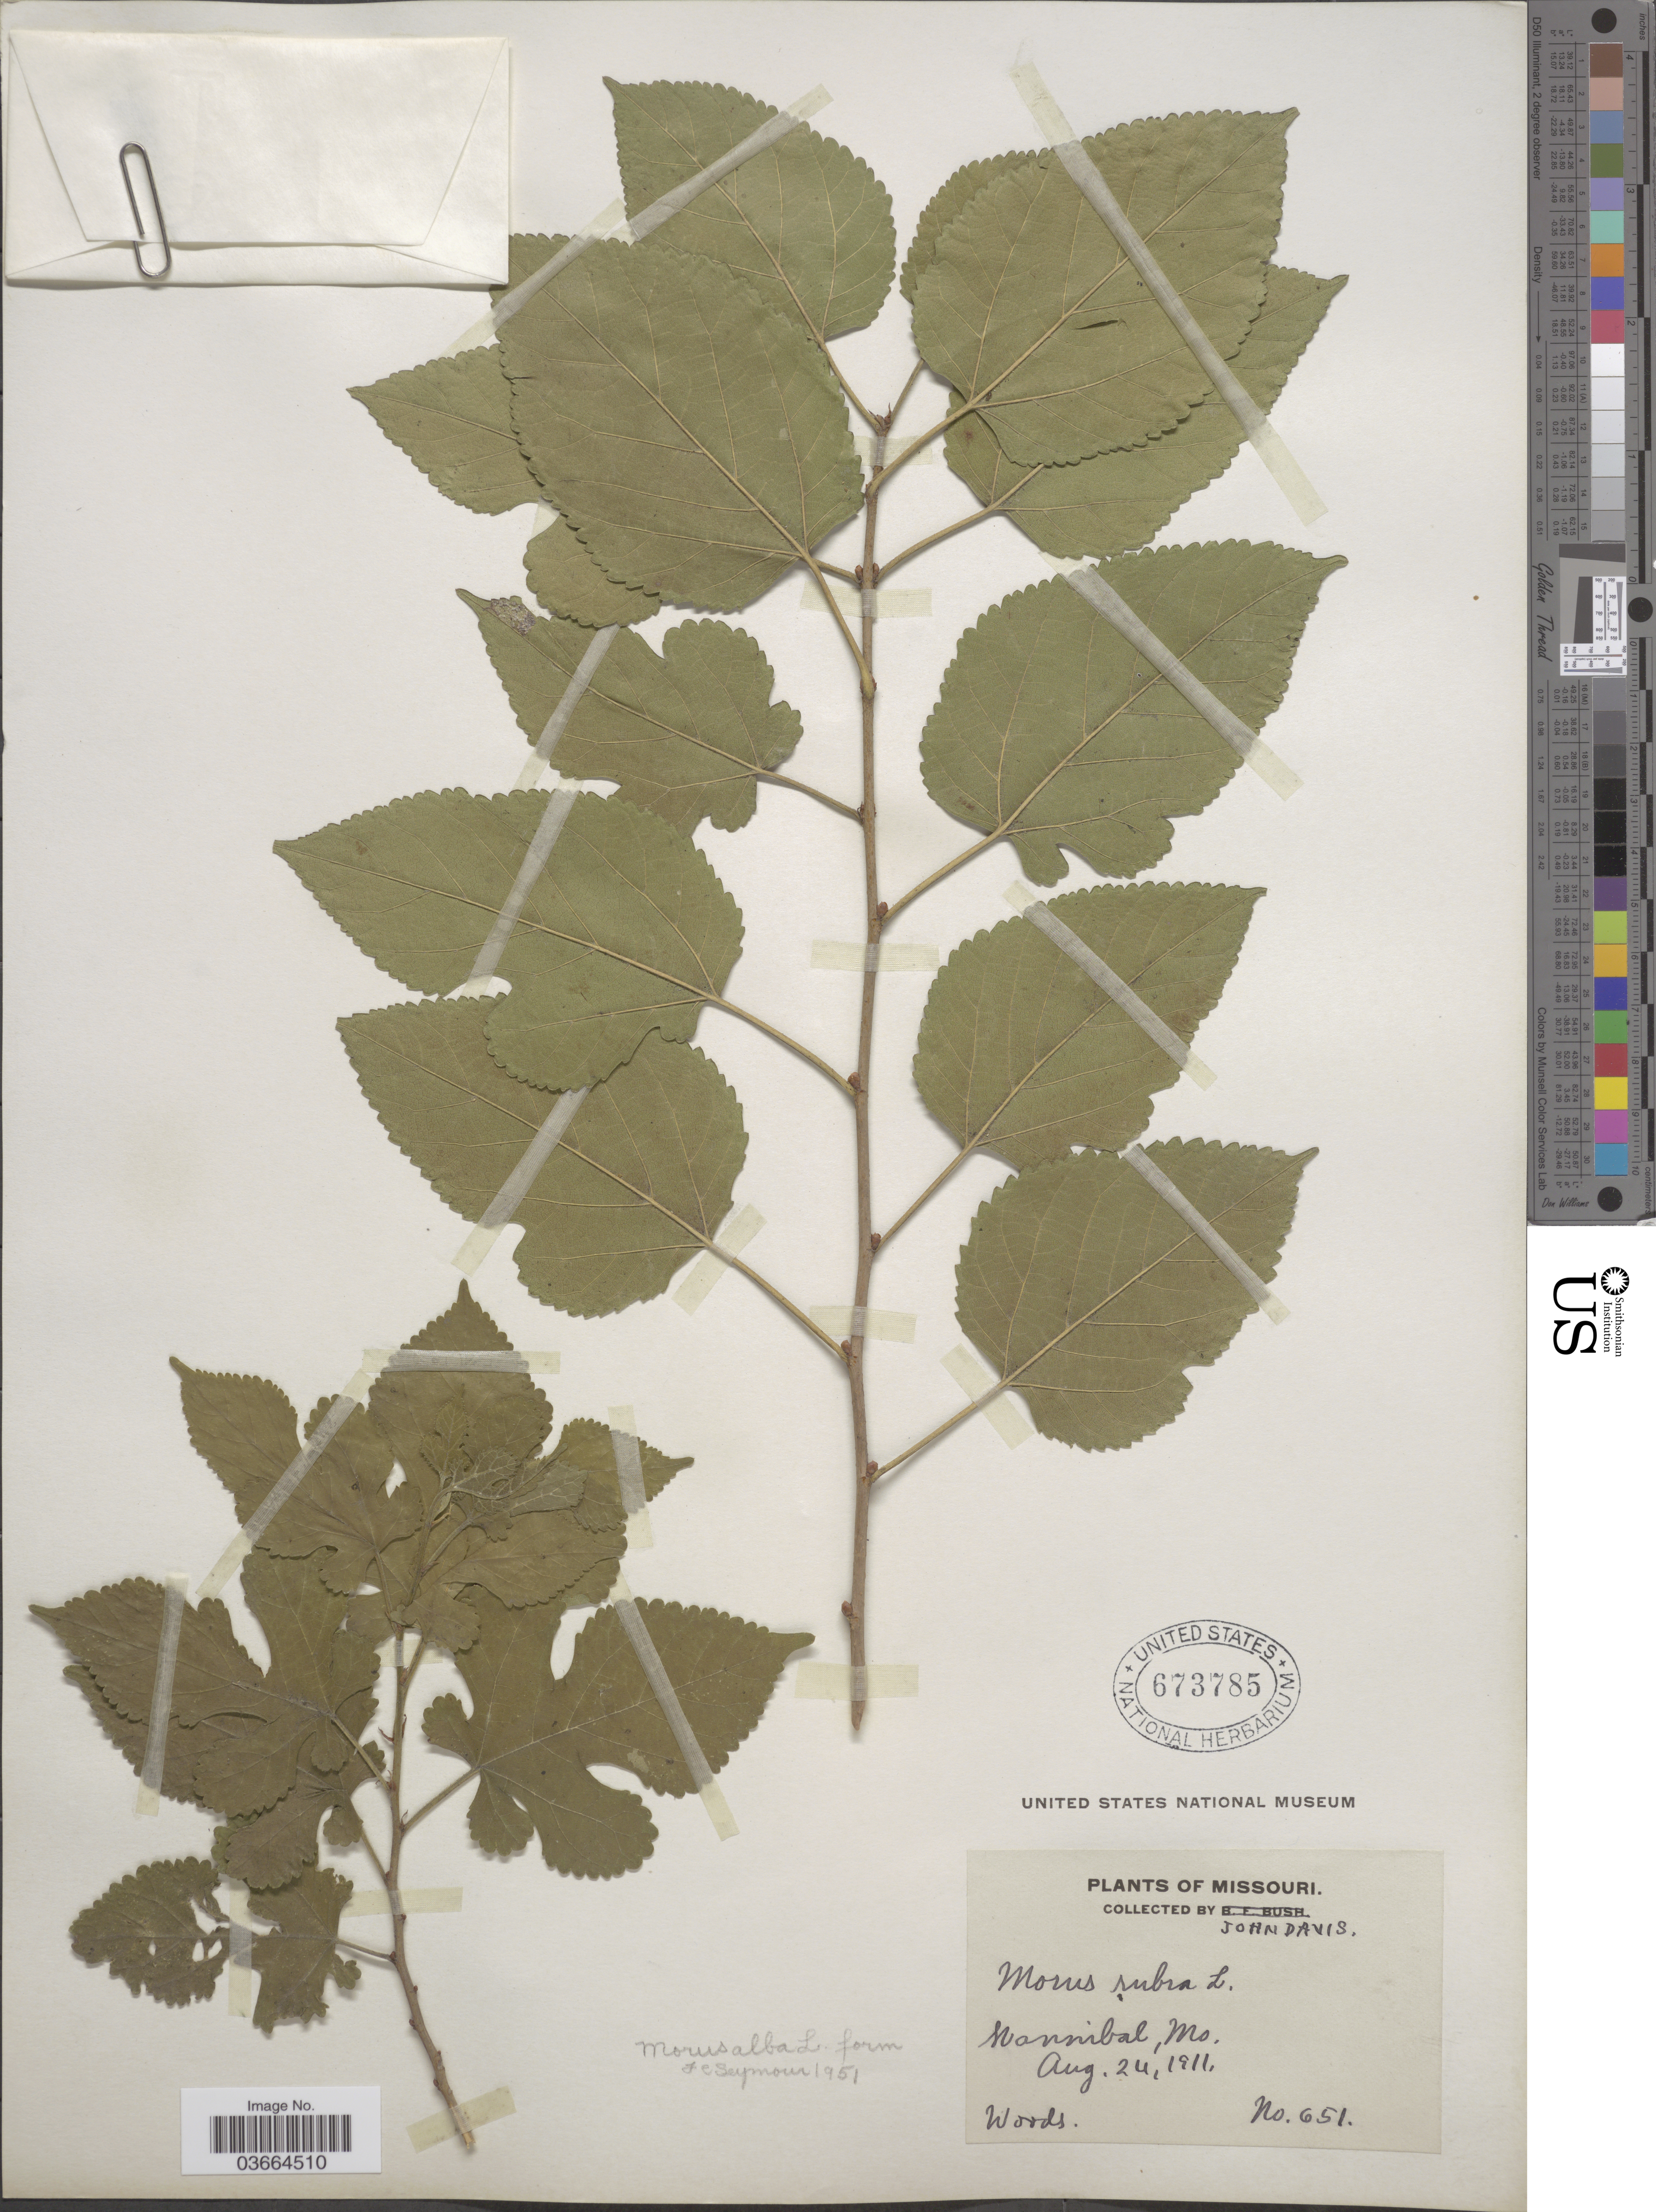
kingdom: Plantae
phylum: Tracheophyta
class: Magnoliopsida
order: Rosales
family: Moraceae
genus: Morus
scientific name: Morus alba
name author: L.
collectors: J. Davis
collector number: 651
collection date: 1911-08-24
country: United States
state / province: Missouri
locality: Hannibal.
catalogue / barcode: US 673785